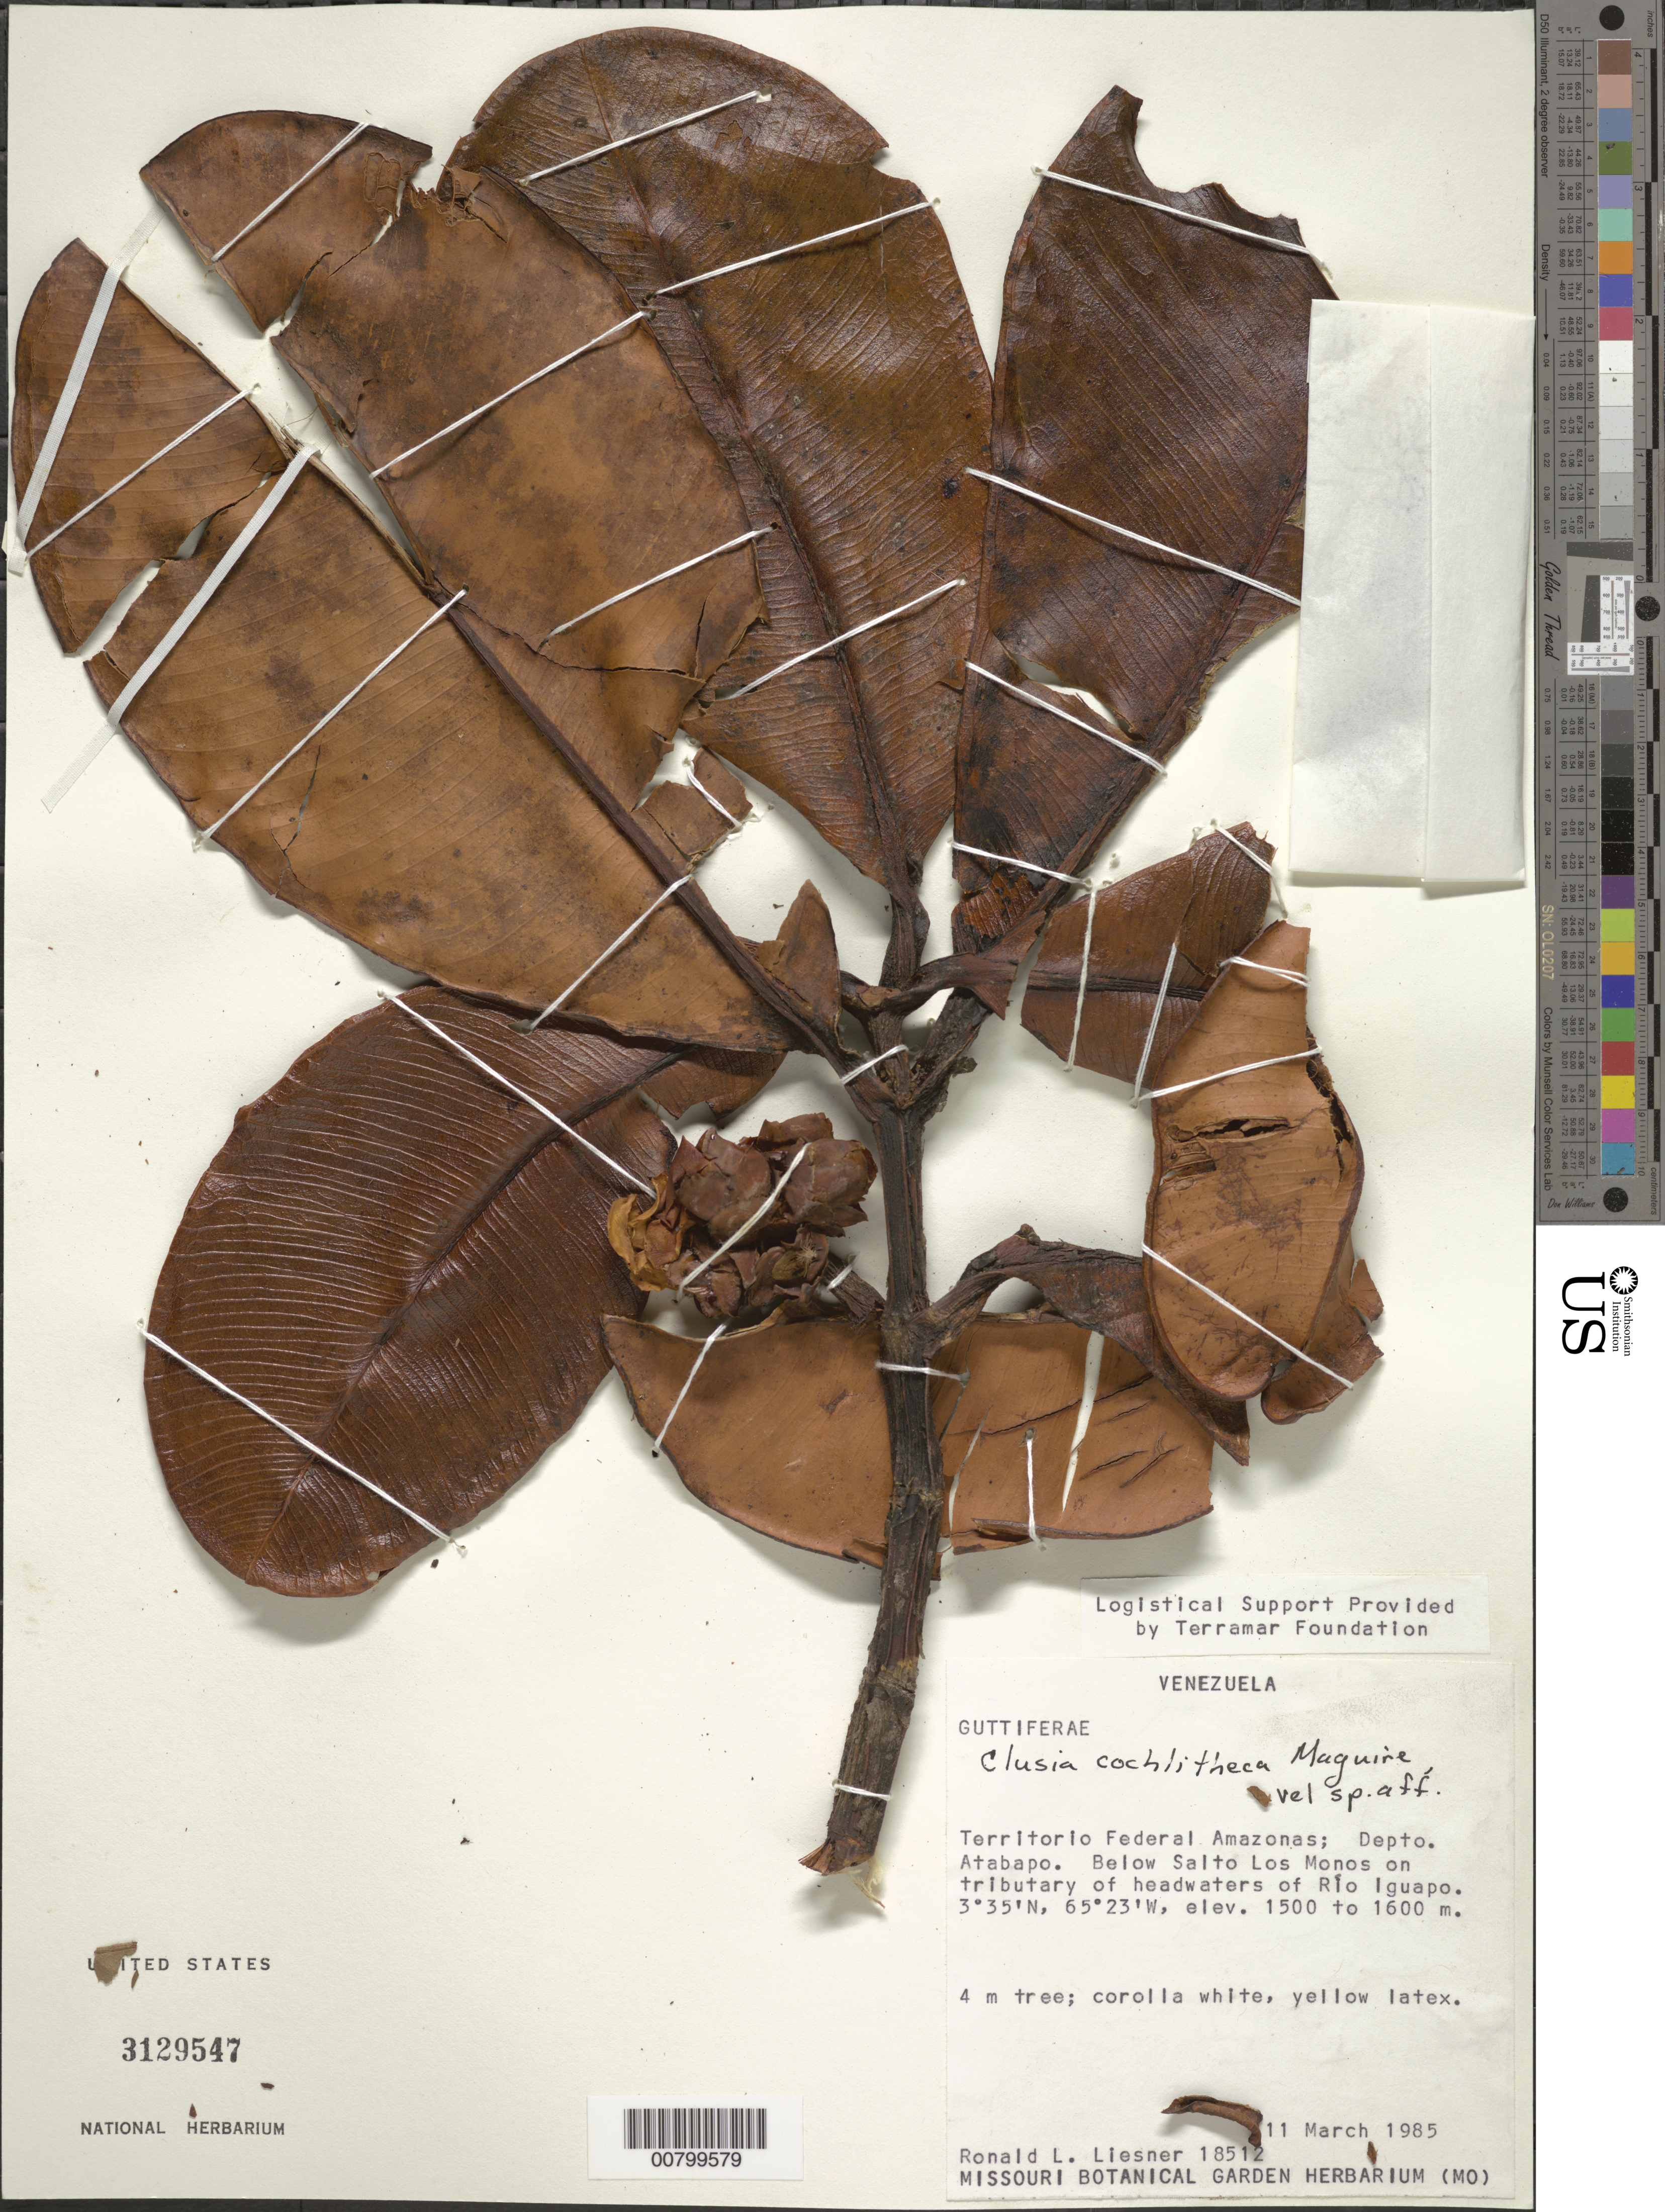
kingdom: Plantae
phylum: Tracheophyta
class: Magnoliopsida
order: Malpighiales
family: Clusiaceae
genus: Clusia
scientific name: Clusia cochlitheca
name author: Maguire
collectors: R. L. Liesner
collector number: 18512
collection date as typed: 11-Mar-85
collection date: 1985-03-11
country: Venezuela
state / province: Amazonas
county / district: Atabapo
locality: Río Iguapo, below Salto Los Monos on tributary of headwaters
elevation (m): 1500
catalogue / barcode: US 3129547